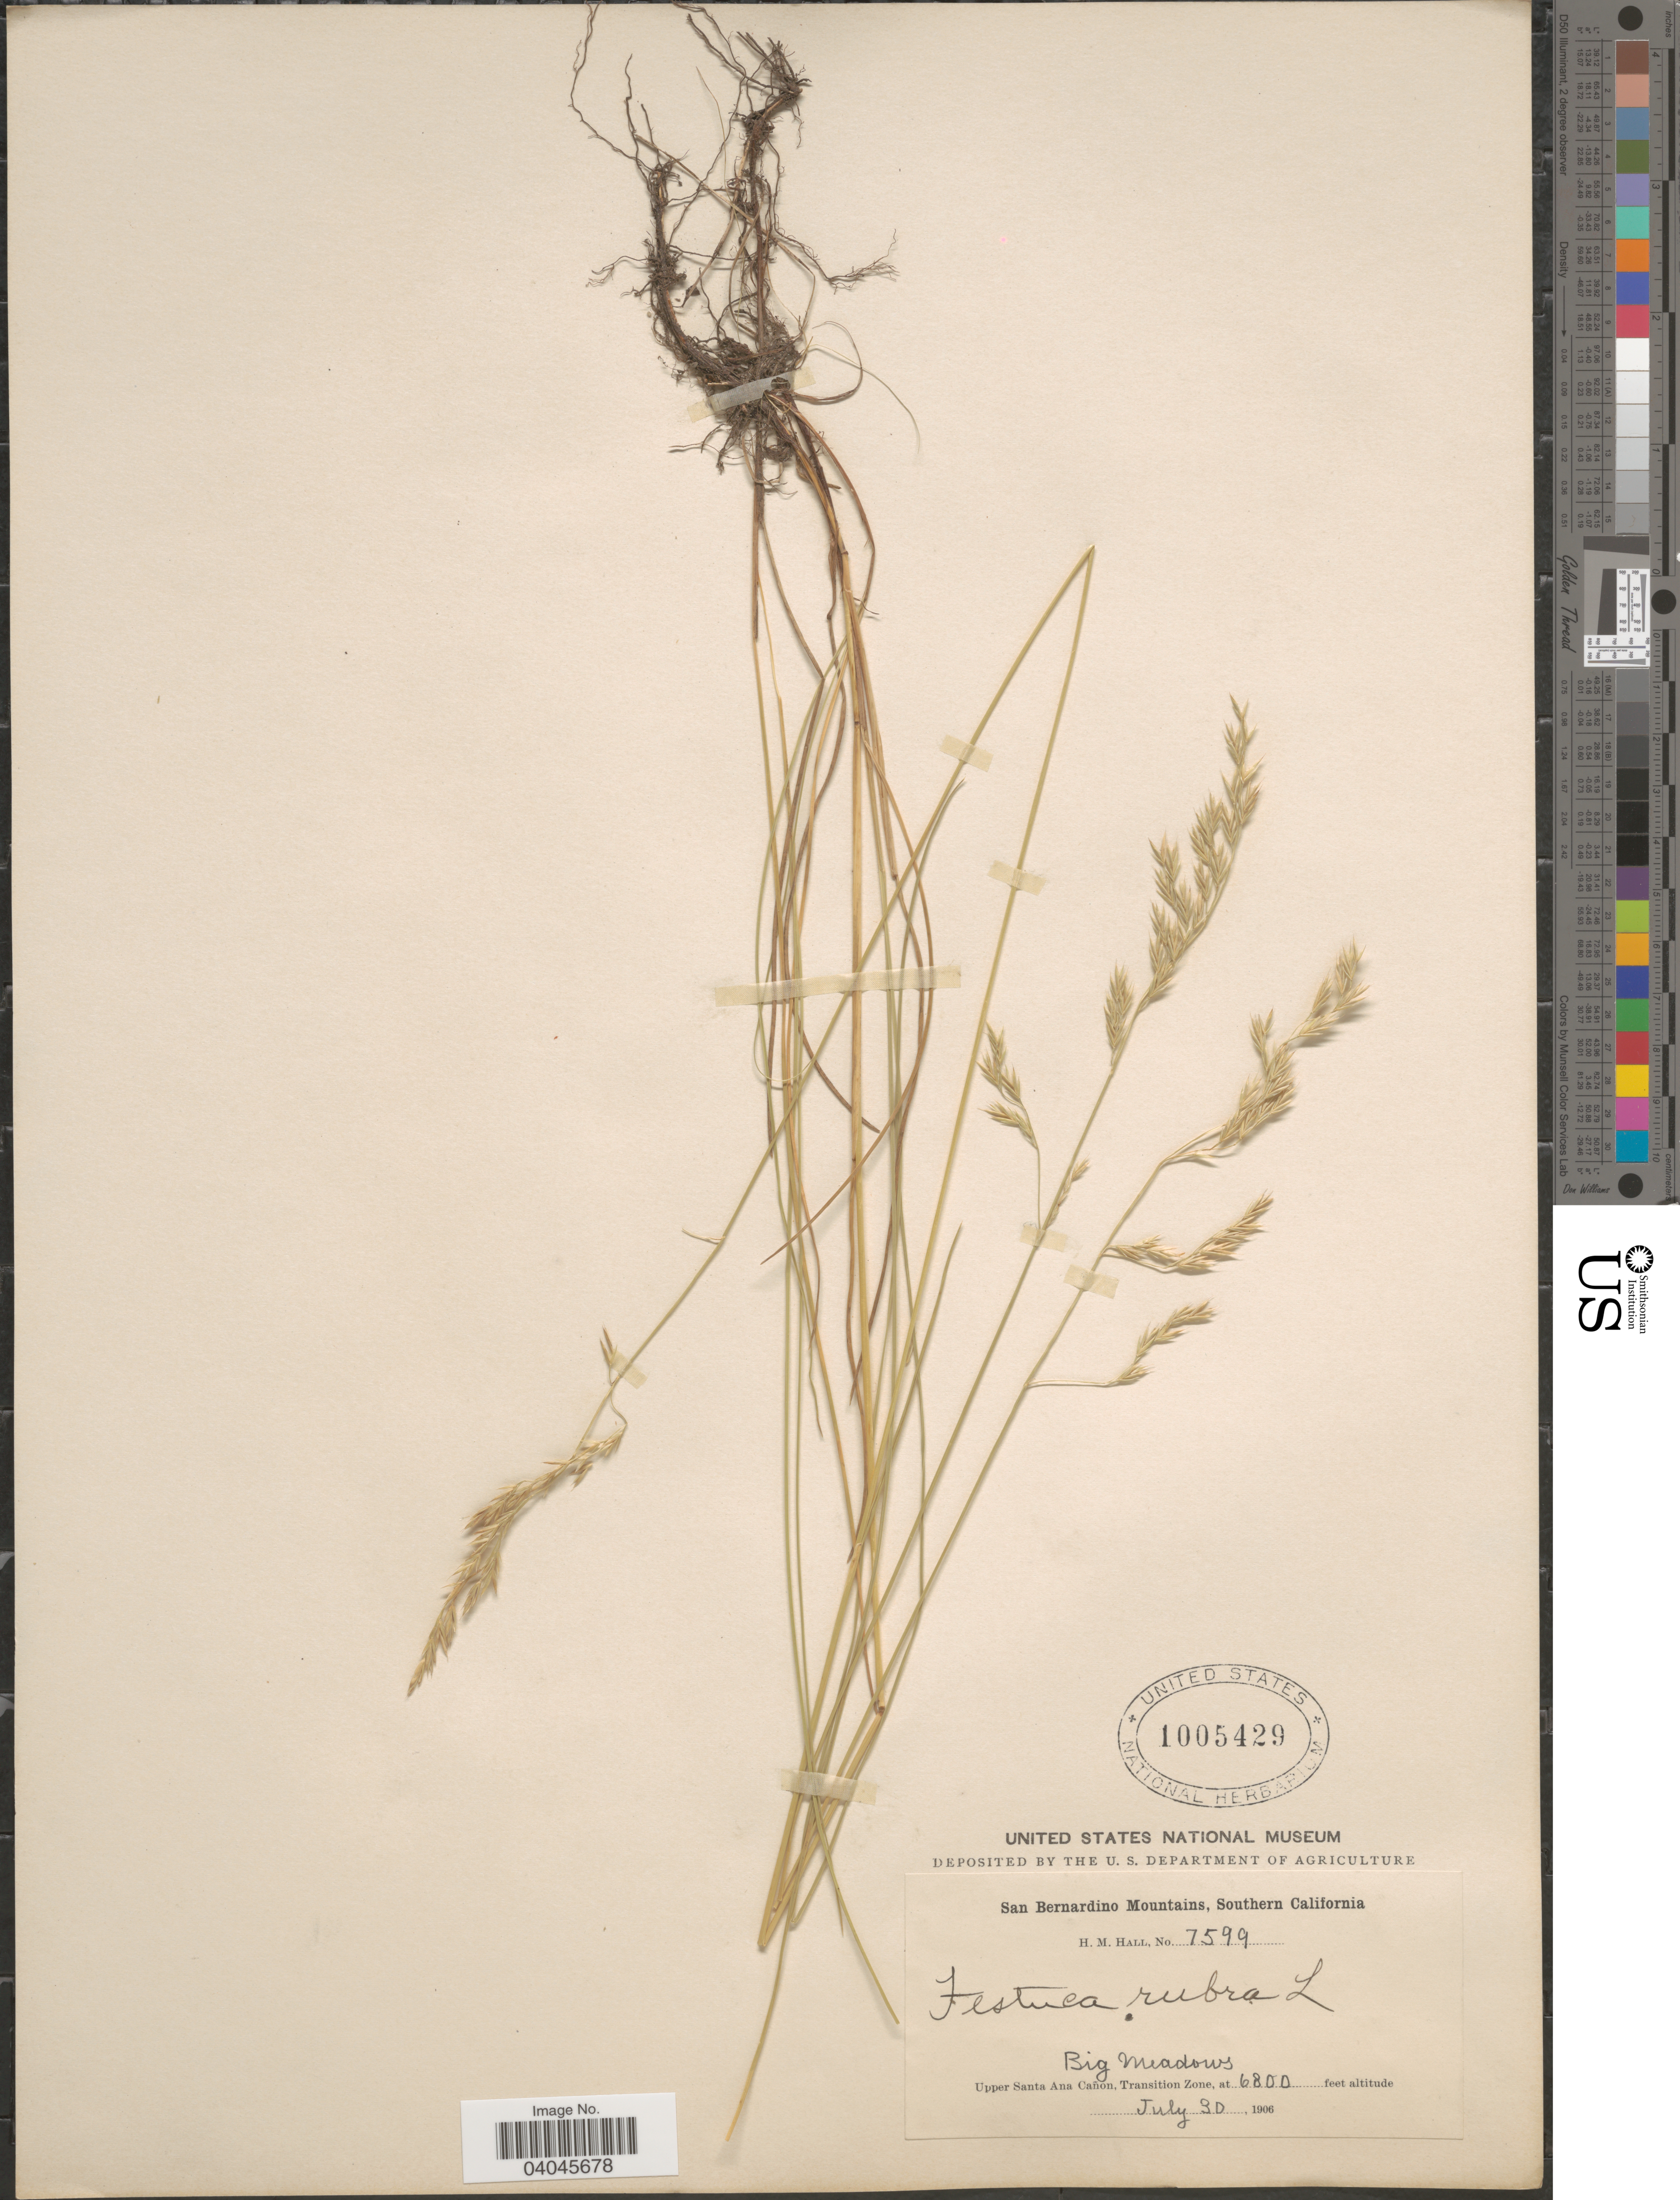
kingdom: Plantae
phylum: Tracheophyta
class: Liliopsida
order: Poales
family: Poaceae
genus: Festuca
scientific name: Festuca rubra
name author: L.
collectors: H. M. Hall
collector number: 7599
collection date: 1906-07-30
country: United States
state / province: California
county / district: San Bernardino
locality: San Bernardino Mountains, Southern California. Big Meadows. Upper Santa Ana Cañon, Transition Zone.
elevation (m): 2073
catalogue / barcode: US 1005429